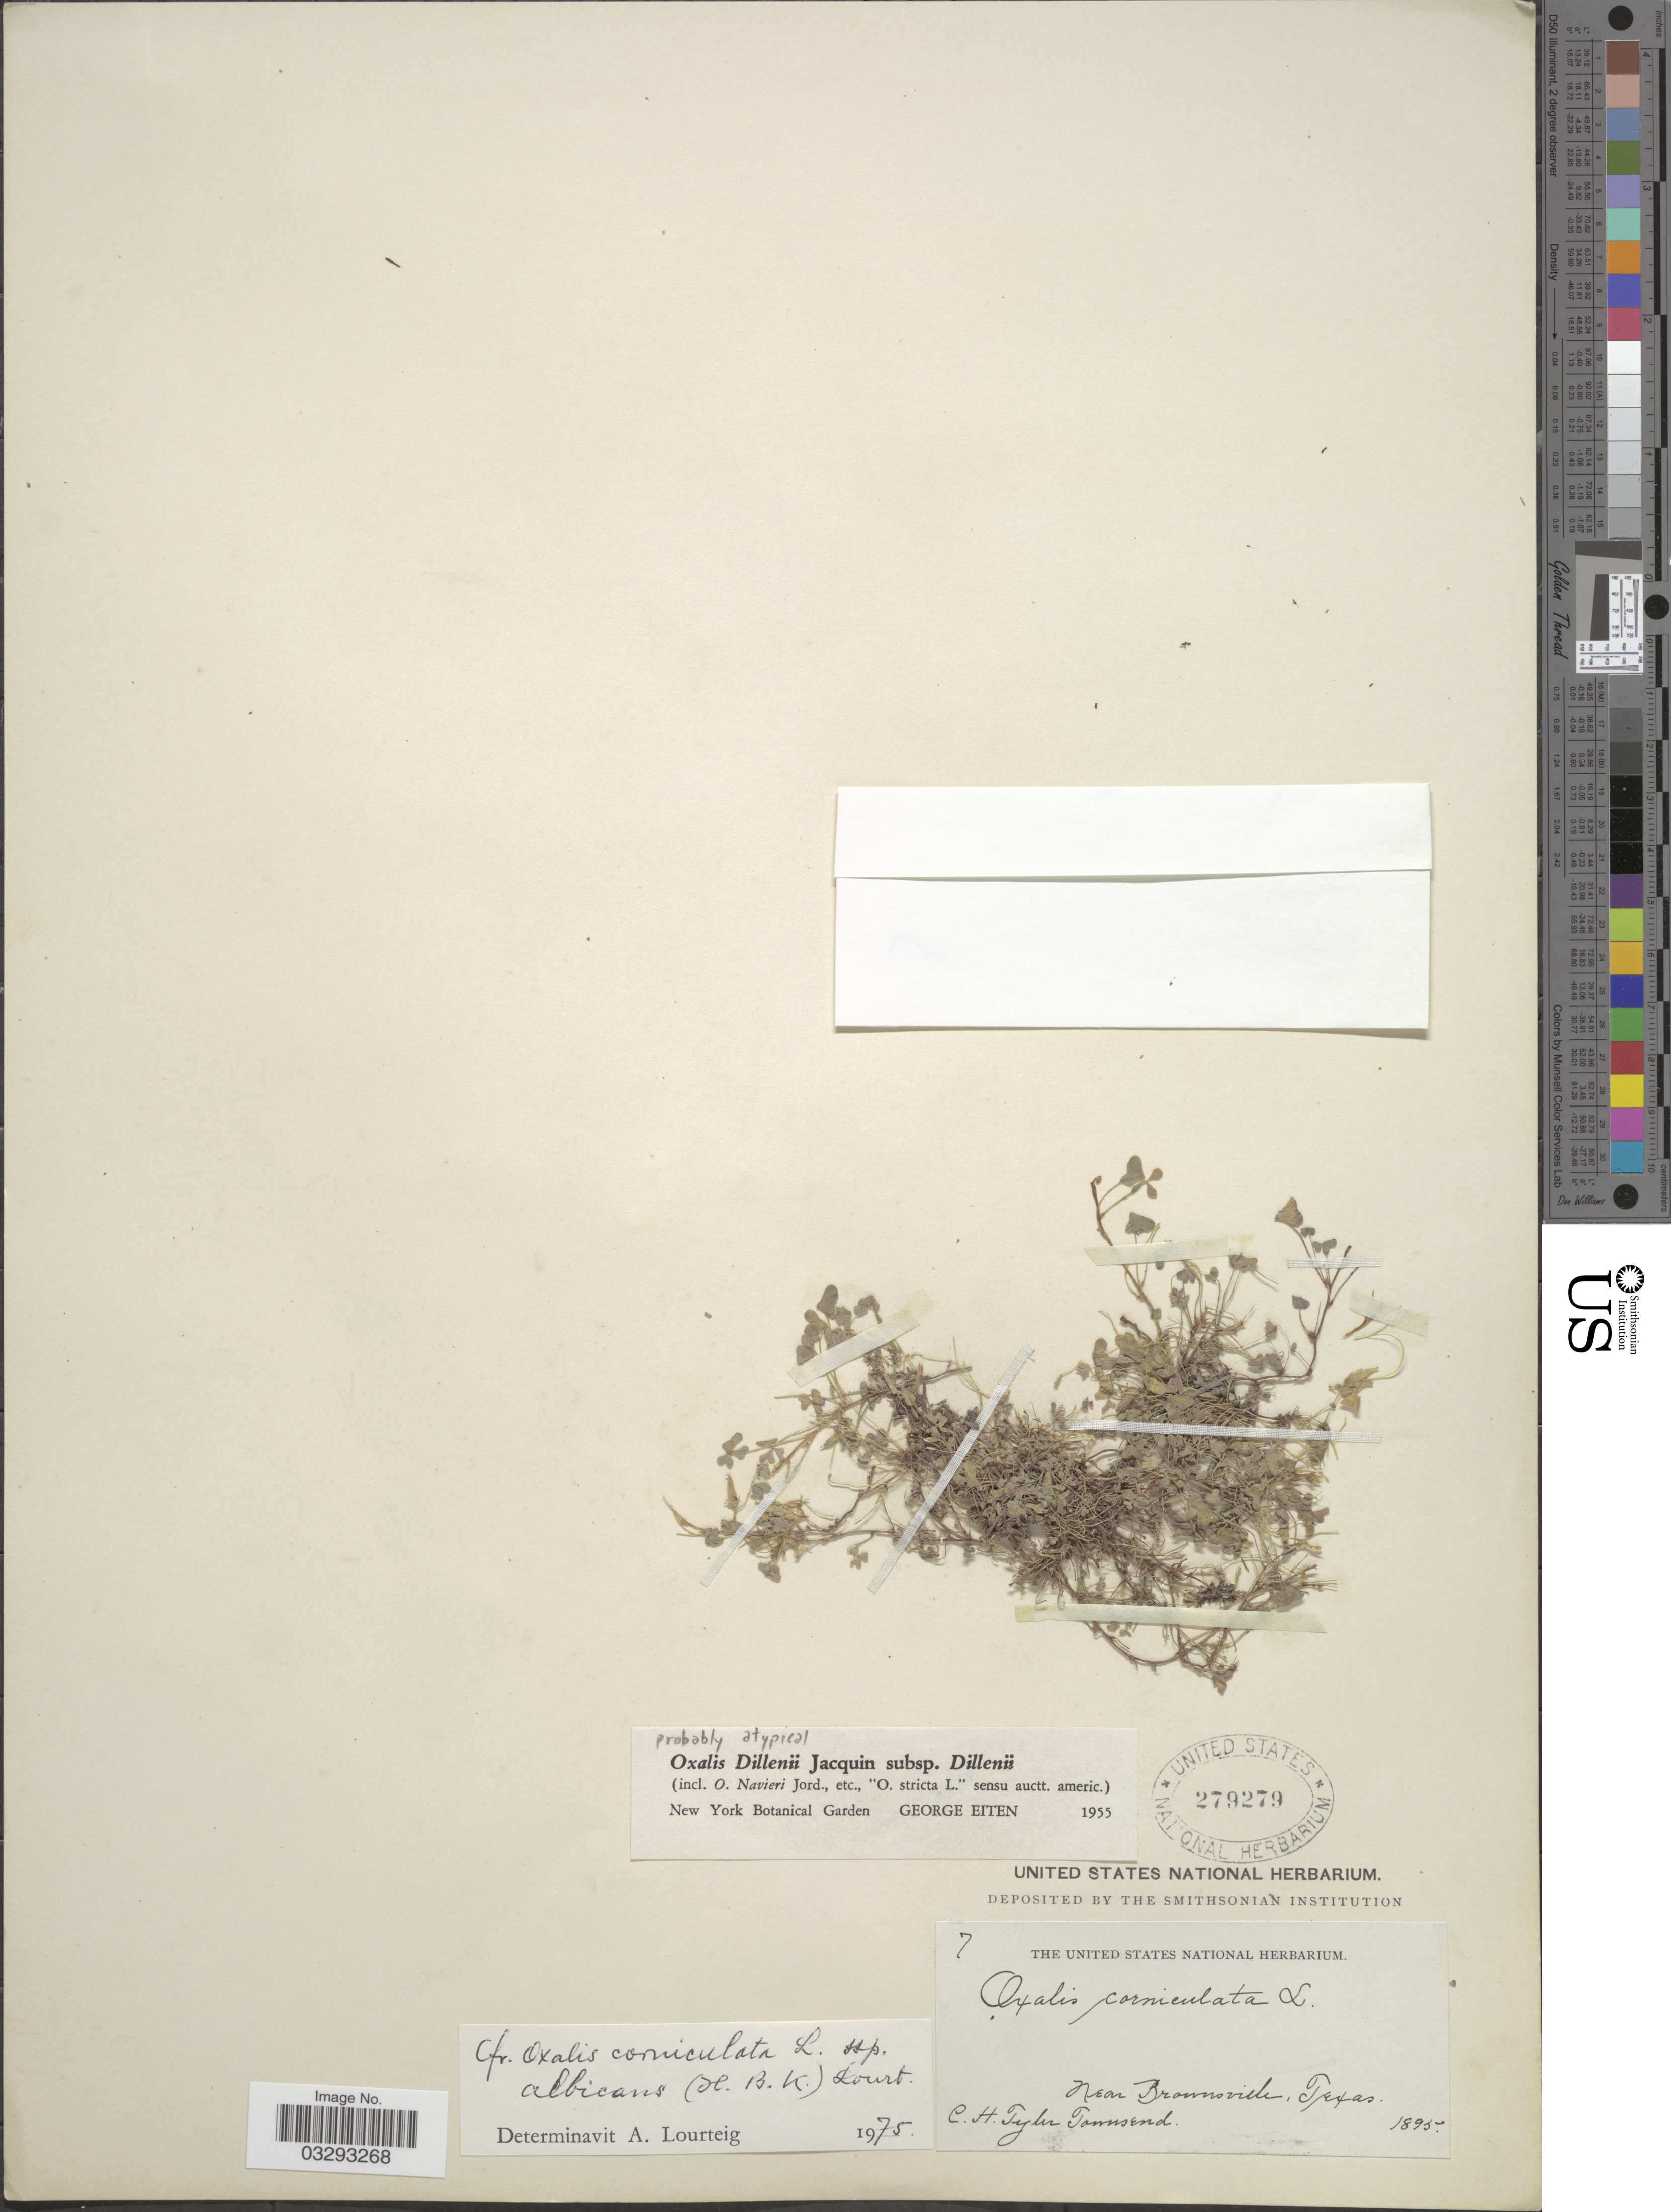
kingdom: Plantae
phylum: Tracheophyta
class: Magnoliopsida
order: Oxalidales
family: Oxalidaceae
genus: Oxalis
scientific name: Oxalis corniculata subsp. albicans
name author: (Kunth) Lourteig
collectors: C. H. T. Townsend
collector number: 7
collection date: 1895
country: United States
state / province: Texas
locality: Near Brownsville.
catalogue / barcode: US 279279